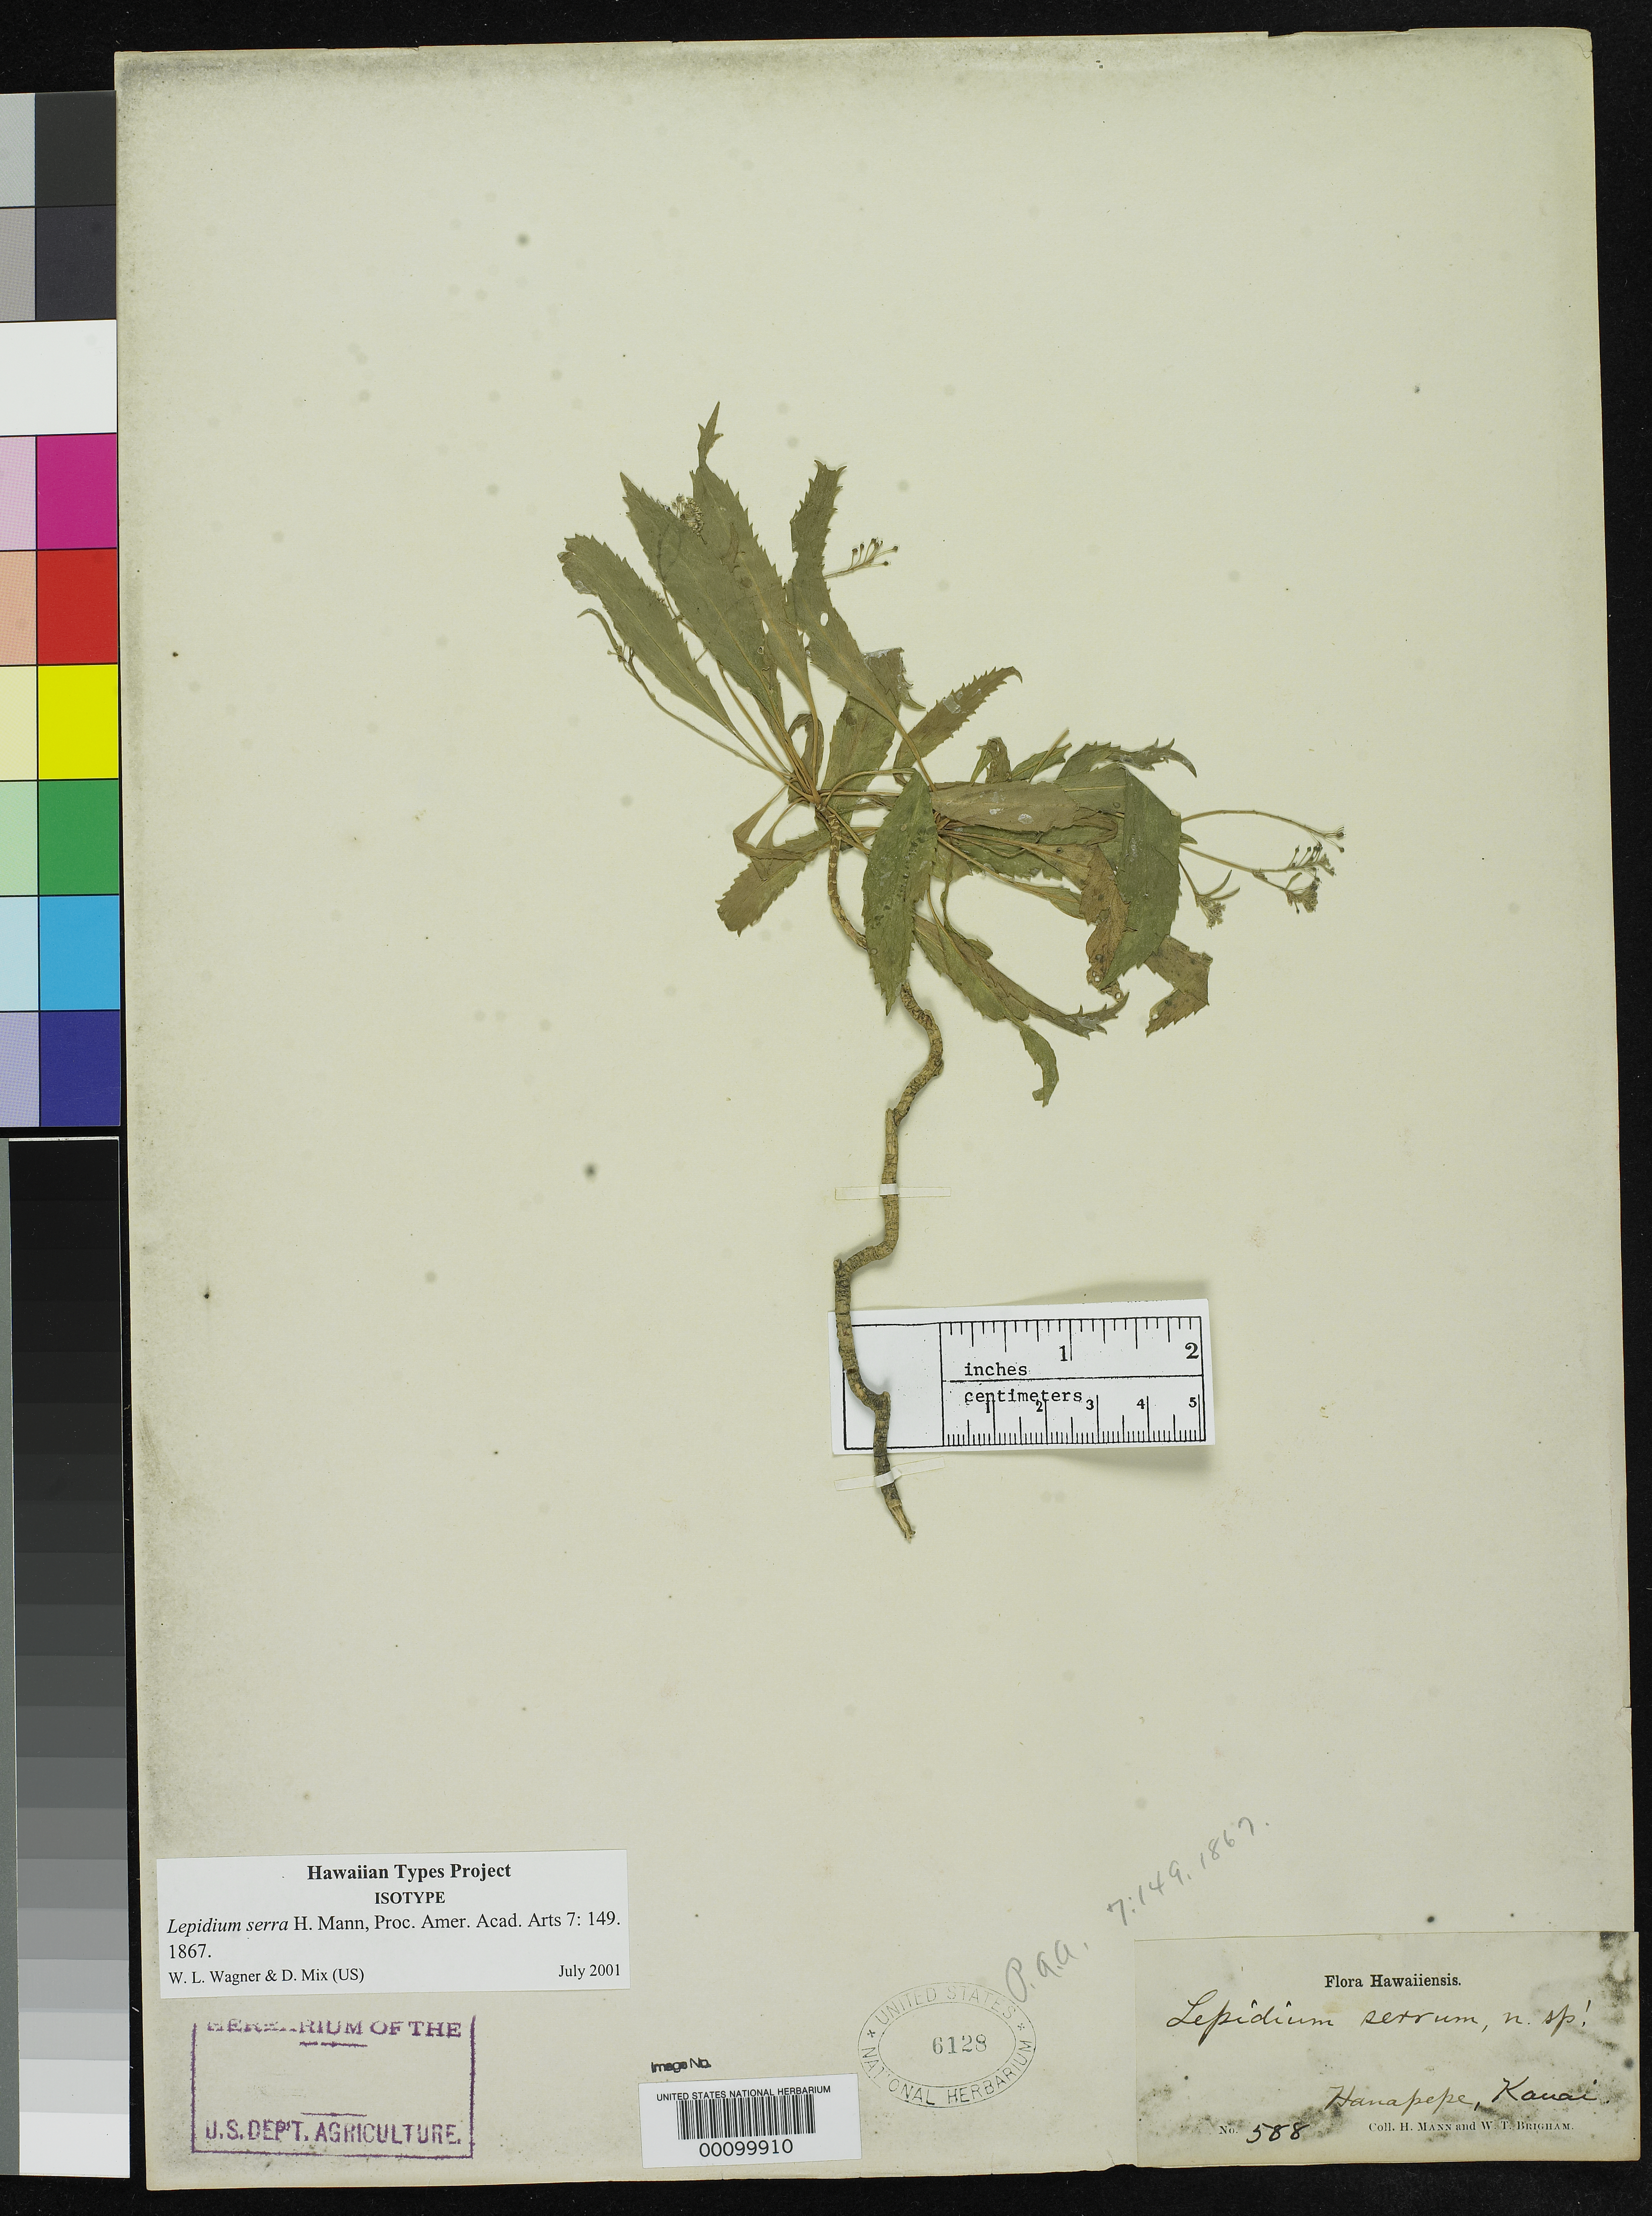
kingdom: Plantae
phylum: Tracheophyta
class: Magnoliopsida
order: Brassicales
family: Brassicaceae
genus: Lepidium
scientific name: Lepidium serra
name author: H. Mann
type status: Isotype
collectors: H. Mann & W. T. Brigham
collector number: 588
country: United States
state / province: Hawaii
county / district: Kauai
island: Kaua'i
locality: Hanapepe.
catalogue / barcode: US 6128